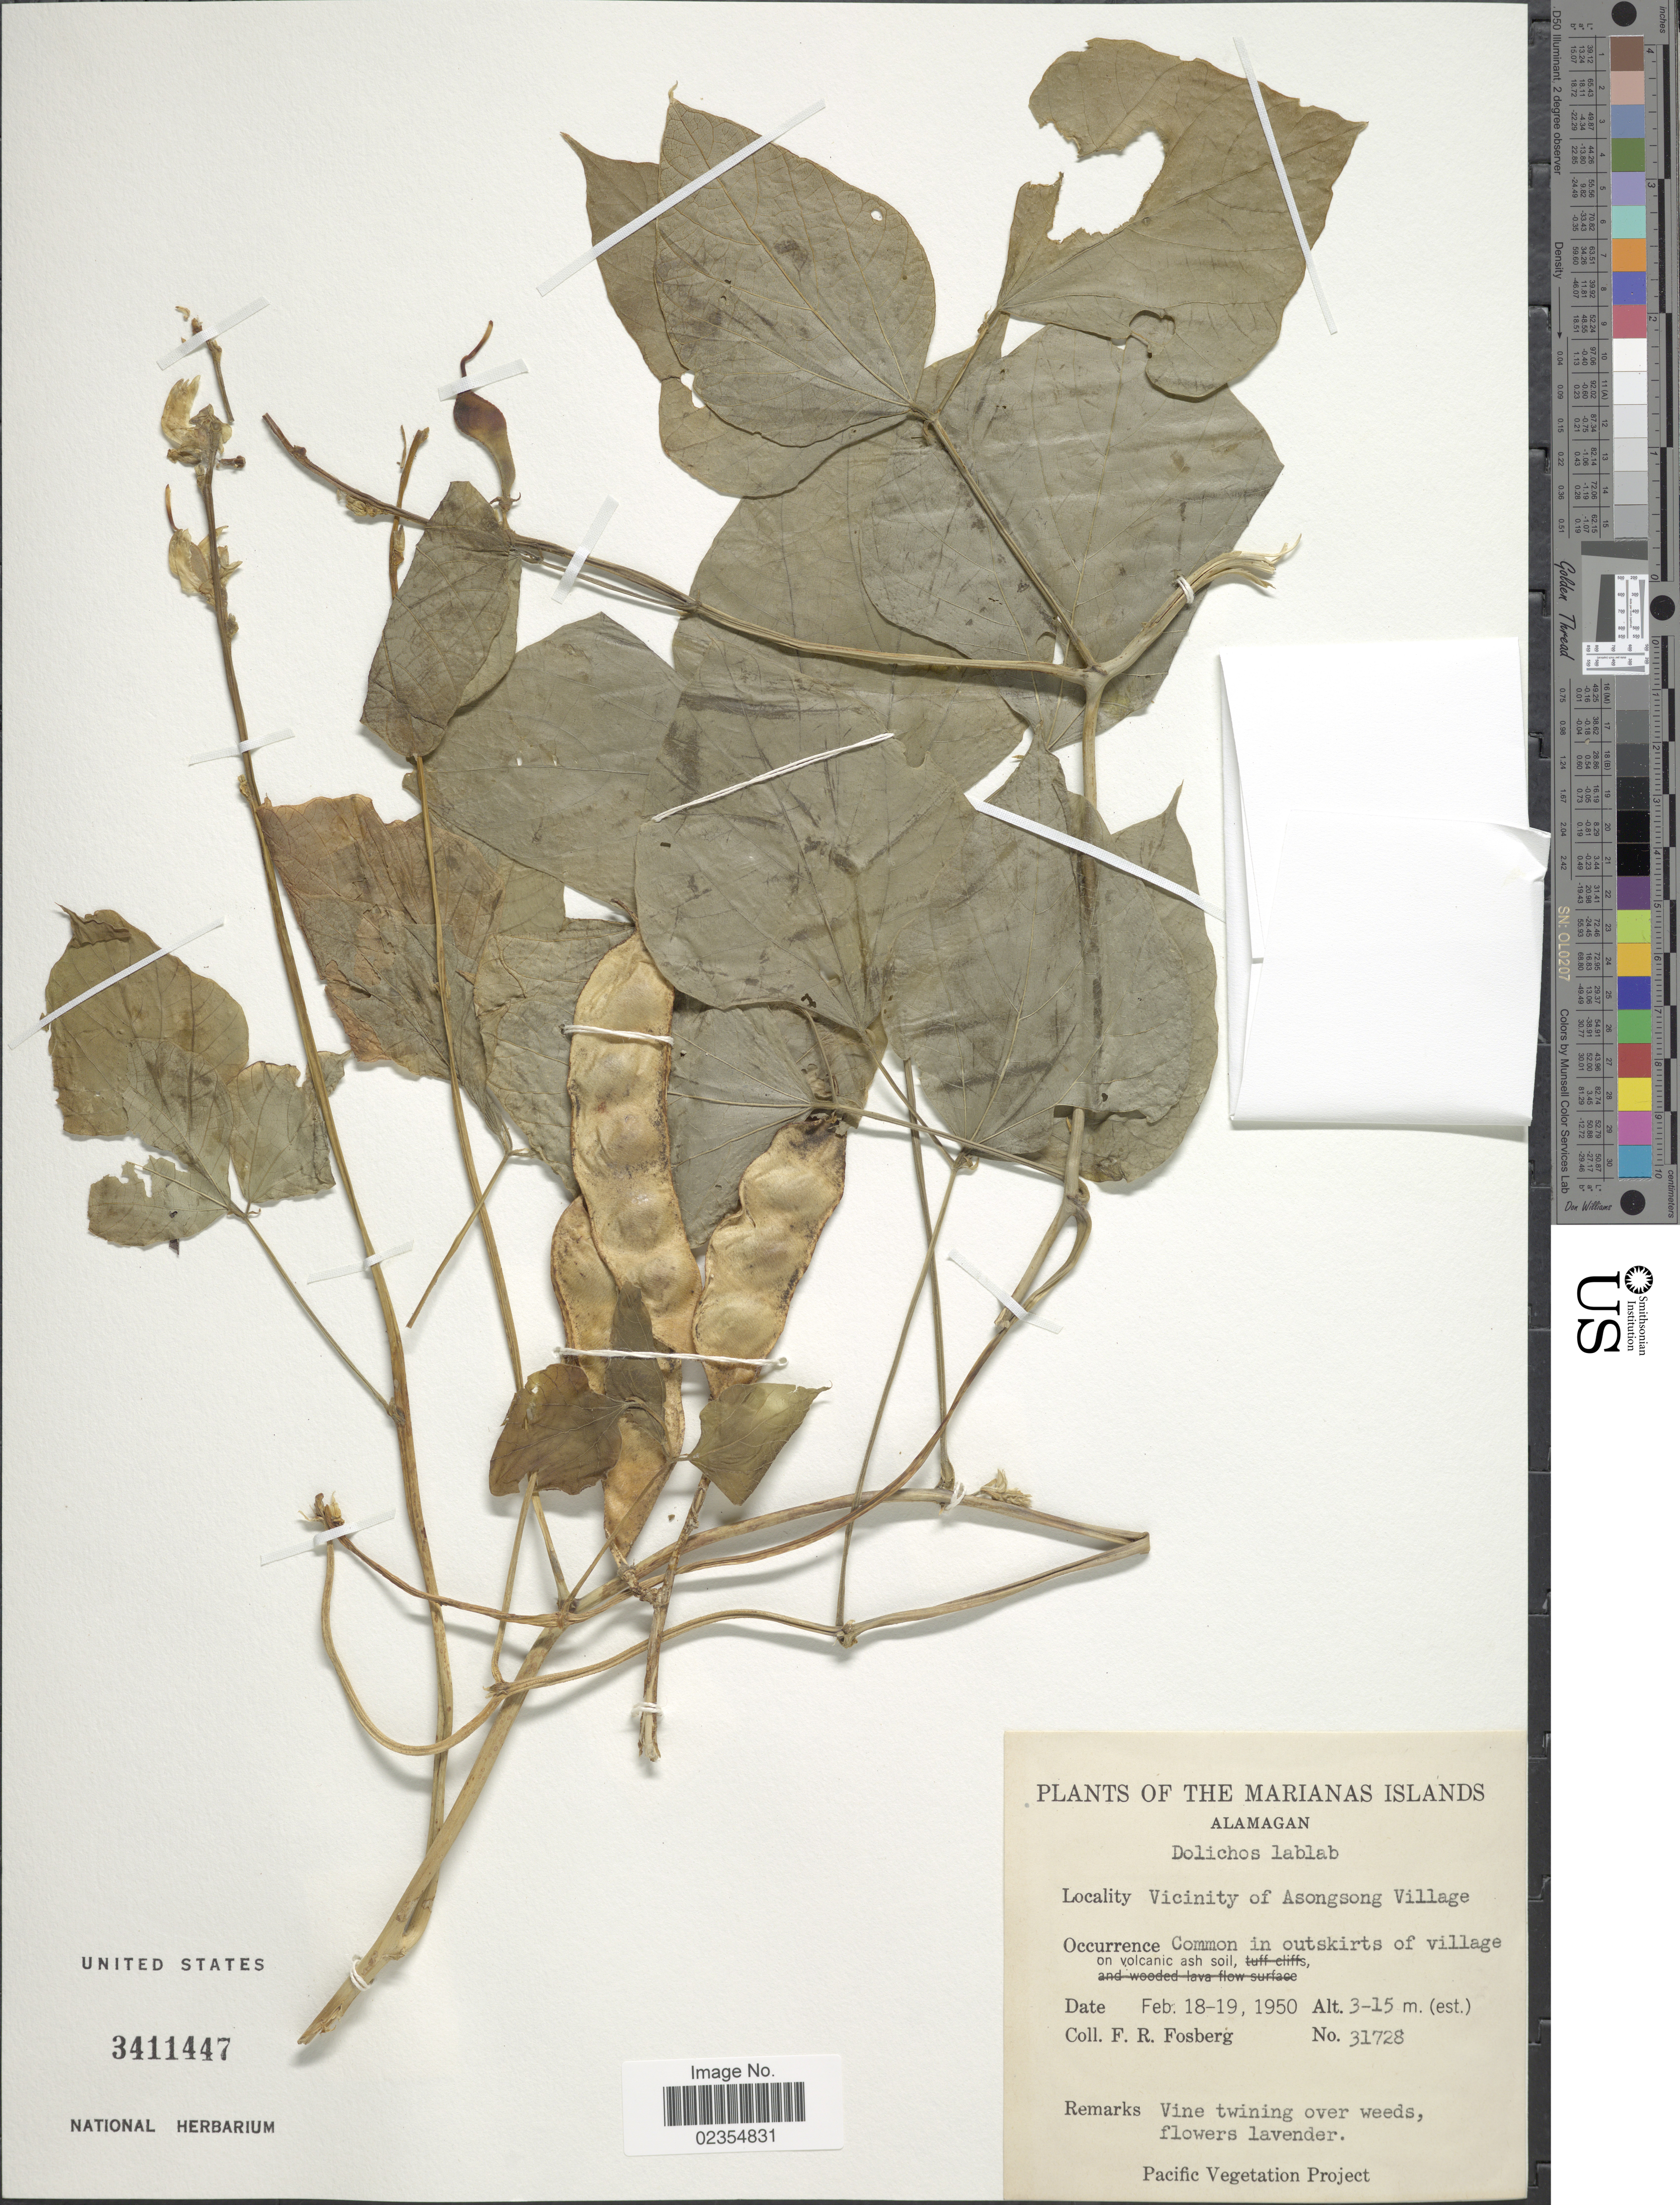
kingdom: Plantae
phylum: Tracheophyta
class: Magnoliopsida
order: Fabales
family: Fabaceae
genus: Lablab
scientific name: Lablab purpureus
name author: (L.) Sweet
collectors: F. R. Fosberg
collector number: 31728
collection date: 1950-02-18/1950-02-19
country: Northern Mariana Islands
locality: Marianas Islands, Alamagan, vicinity of Asongsong Village, in outskirts of village on volcanic ash soil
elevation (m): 3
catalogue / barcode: US 3411447